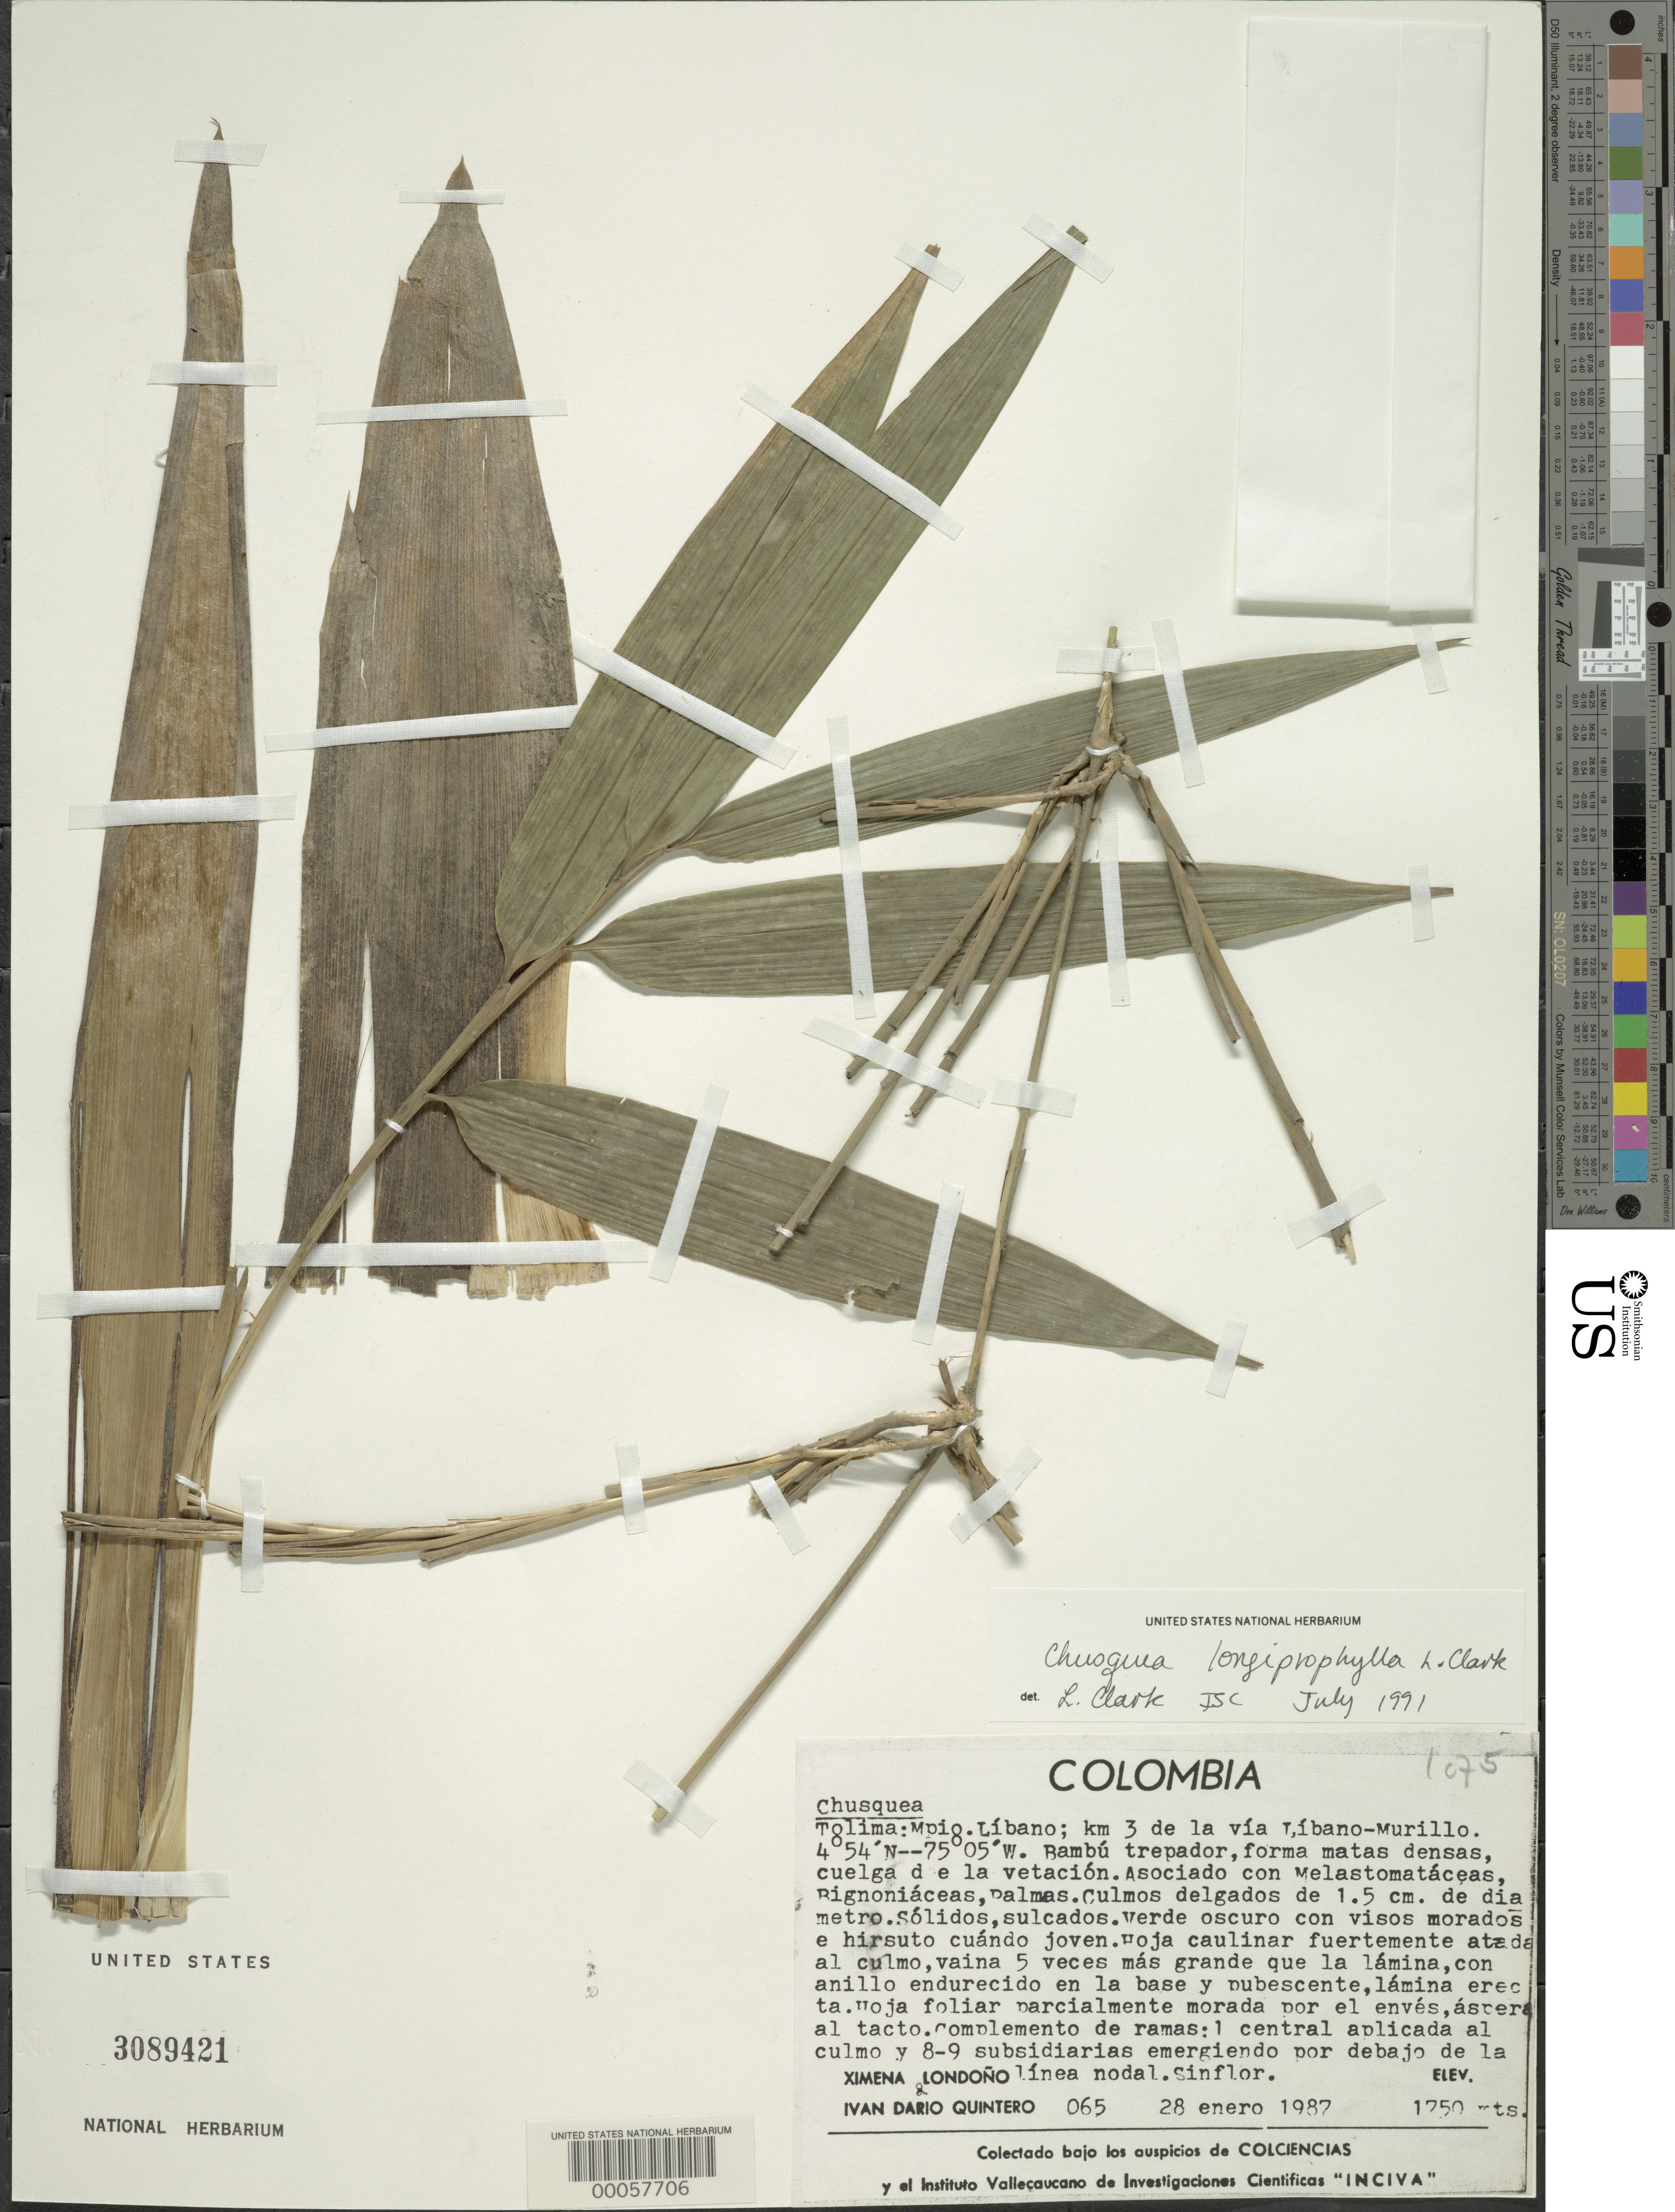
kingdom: Plantae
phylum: Tracheophyta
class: Liliopsida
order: Poales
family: Poaceae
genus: Chusquea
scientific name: Chusquea longiprophylla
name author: L.G. Clark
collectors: X. Londoño & I. Quintero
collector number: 65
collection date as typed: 28 Jan 1987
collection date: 1987-01-28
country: Colombia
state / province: Tolima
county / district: Líbano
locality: Km 3 de la via Libano-Murillo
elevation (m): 1750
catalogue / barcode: US 3089421